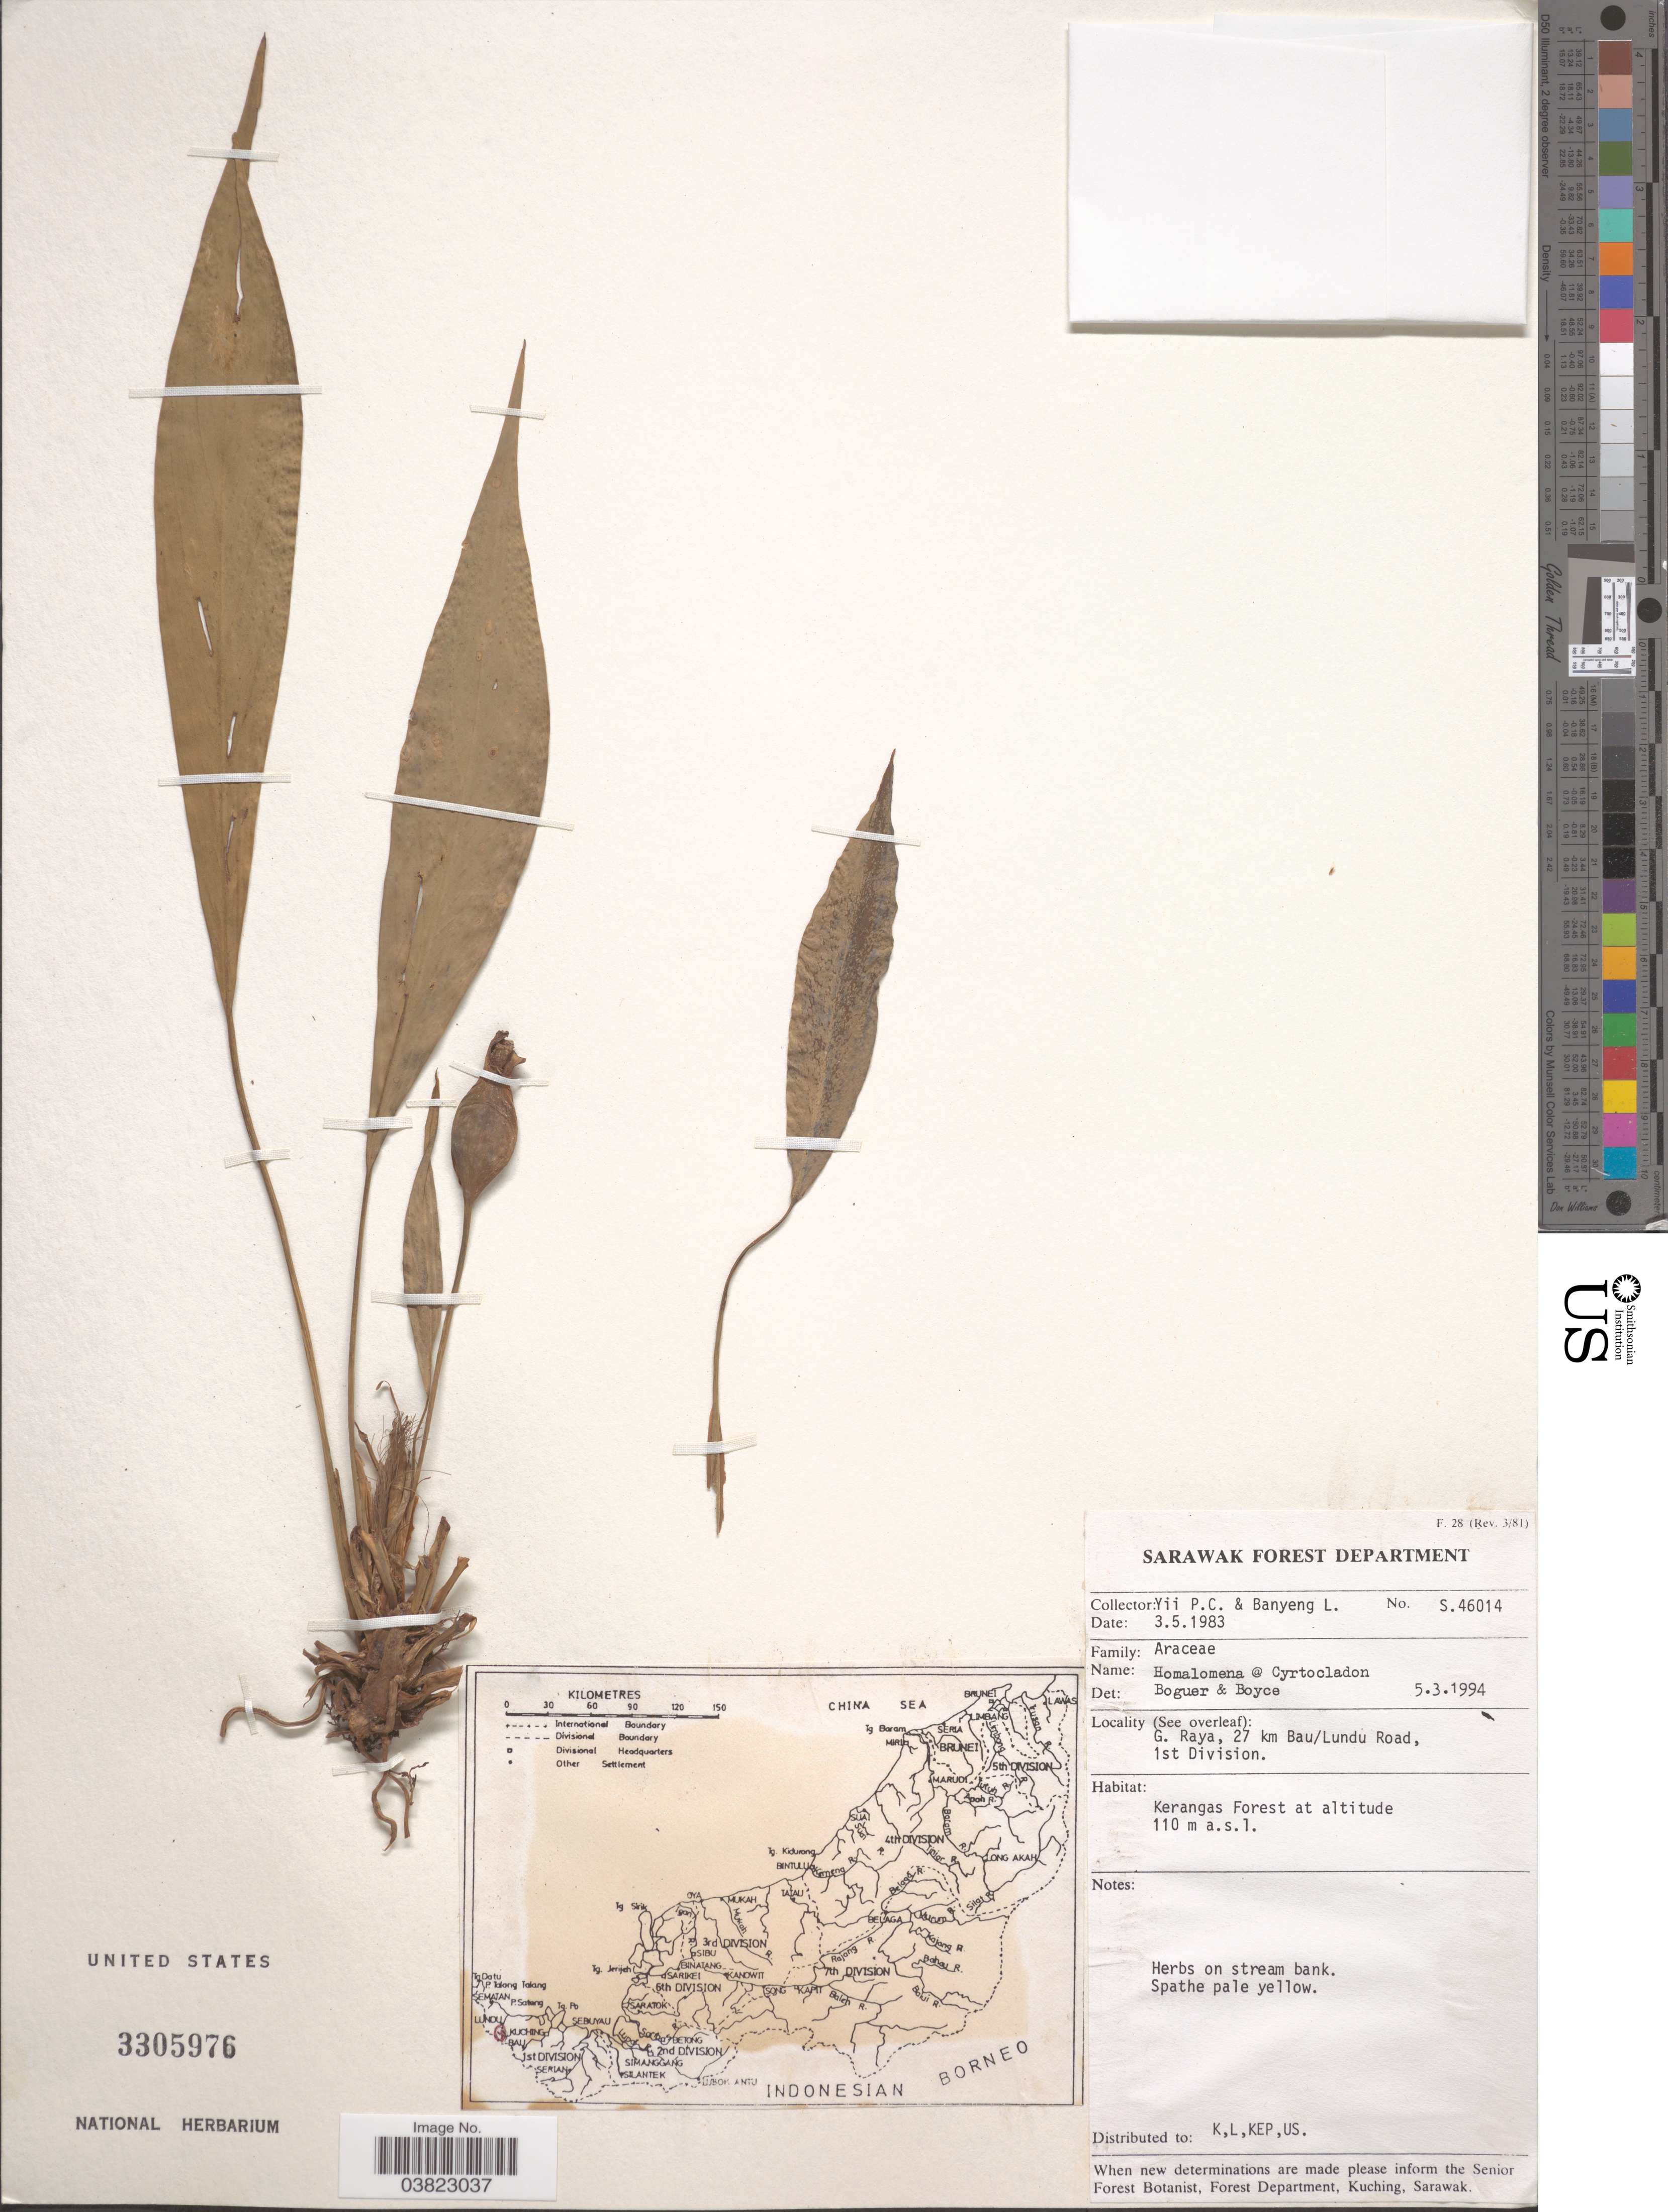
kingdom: Plantae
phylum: Tracheophyta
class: Liliopsida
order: Alismatales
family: Araceae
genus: Homalomena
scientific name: Homalomena sp.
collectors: P. Yii & L. Banyeng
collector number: S.46014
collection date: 1983-05-03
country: Malaysia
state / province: Sarawak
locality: G. Raya, 27 km Bau/Lundu Road, 1st Division. Kerangas Forest.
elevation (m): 110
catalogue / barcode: US 3305976